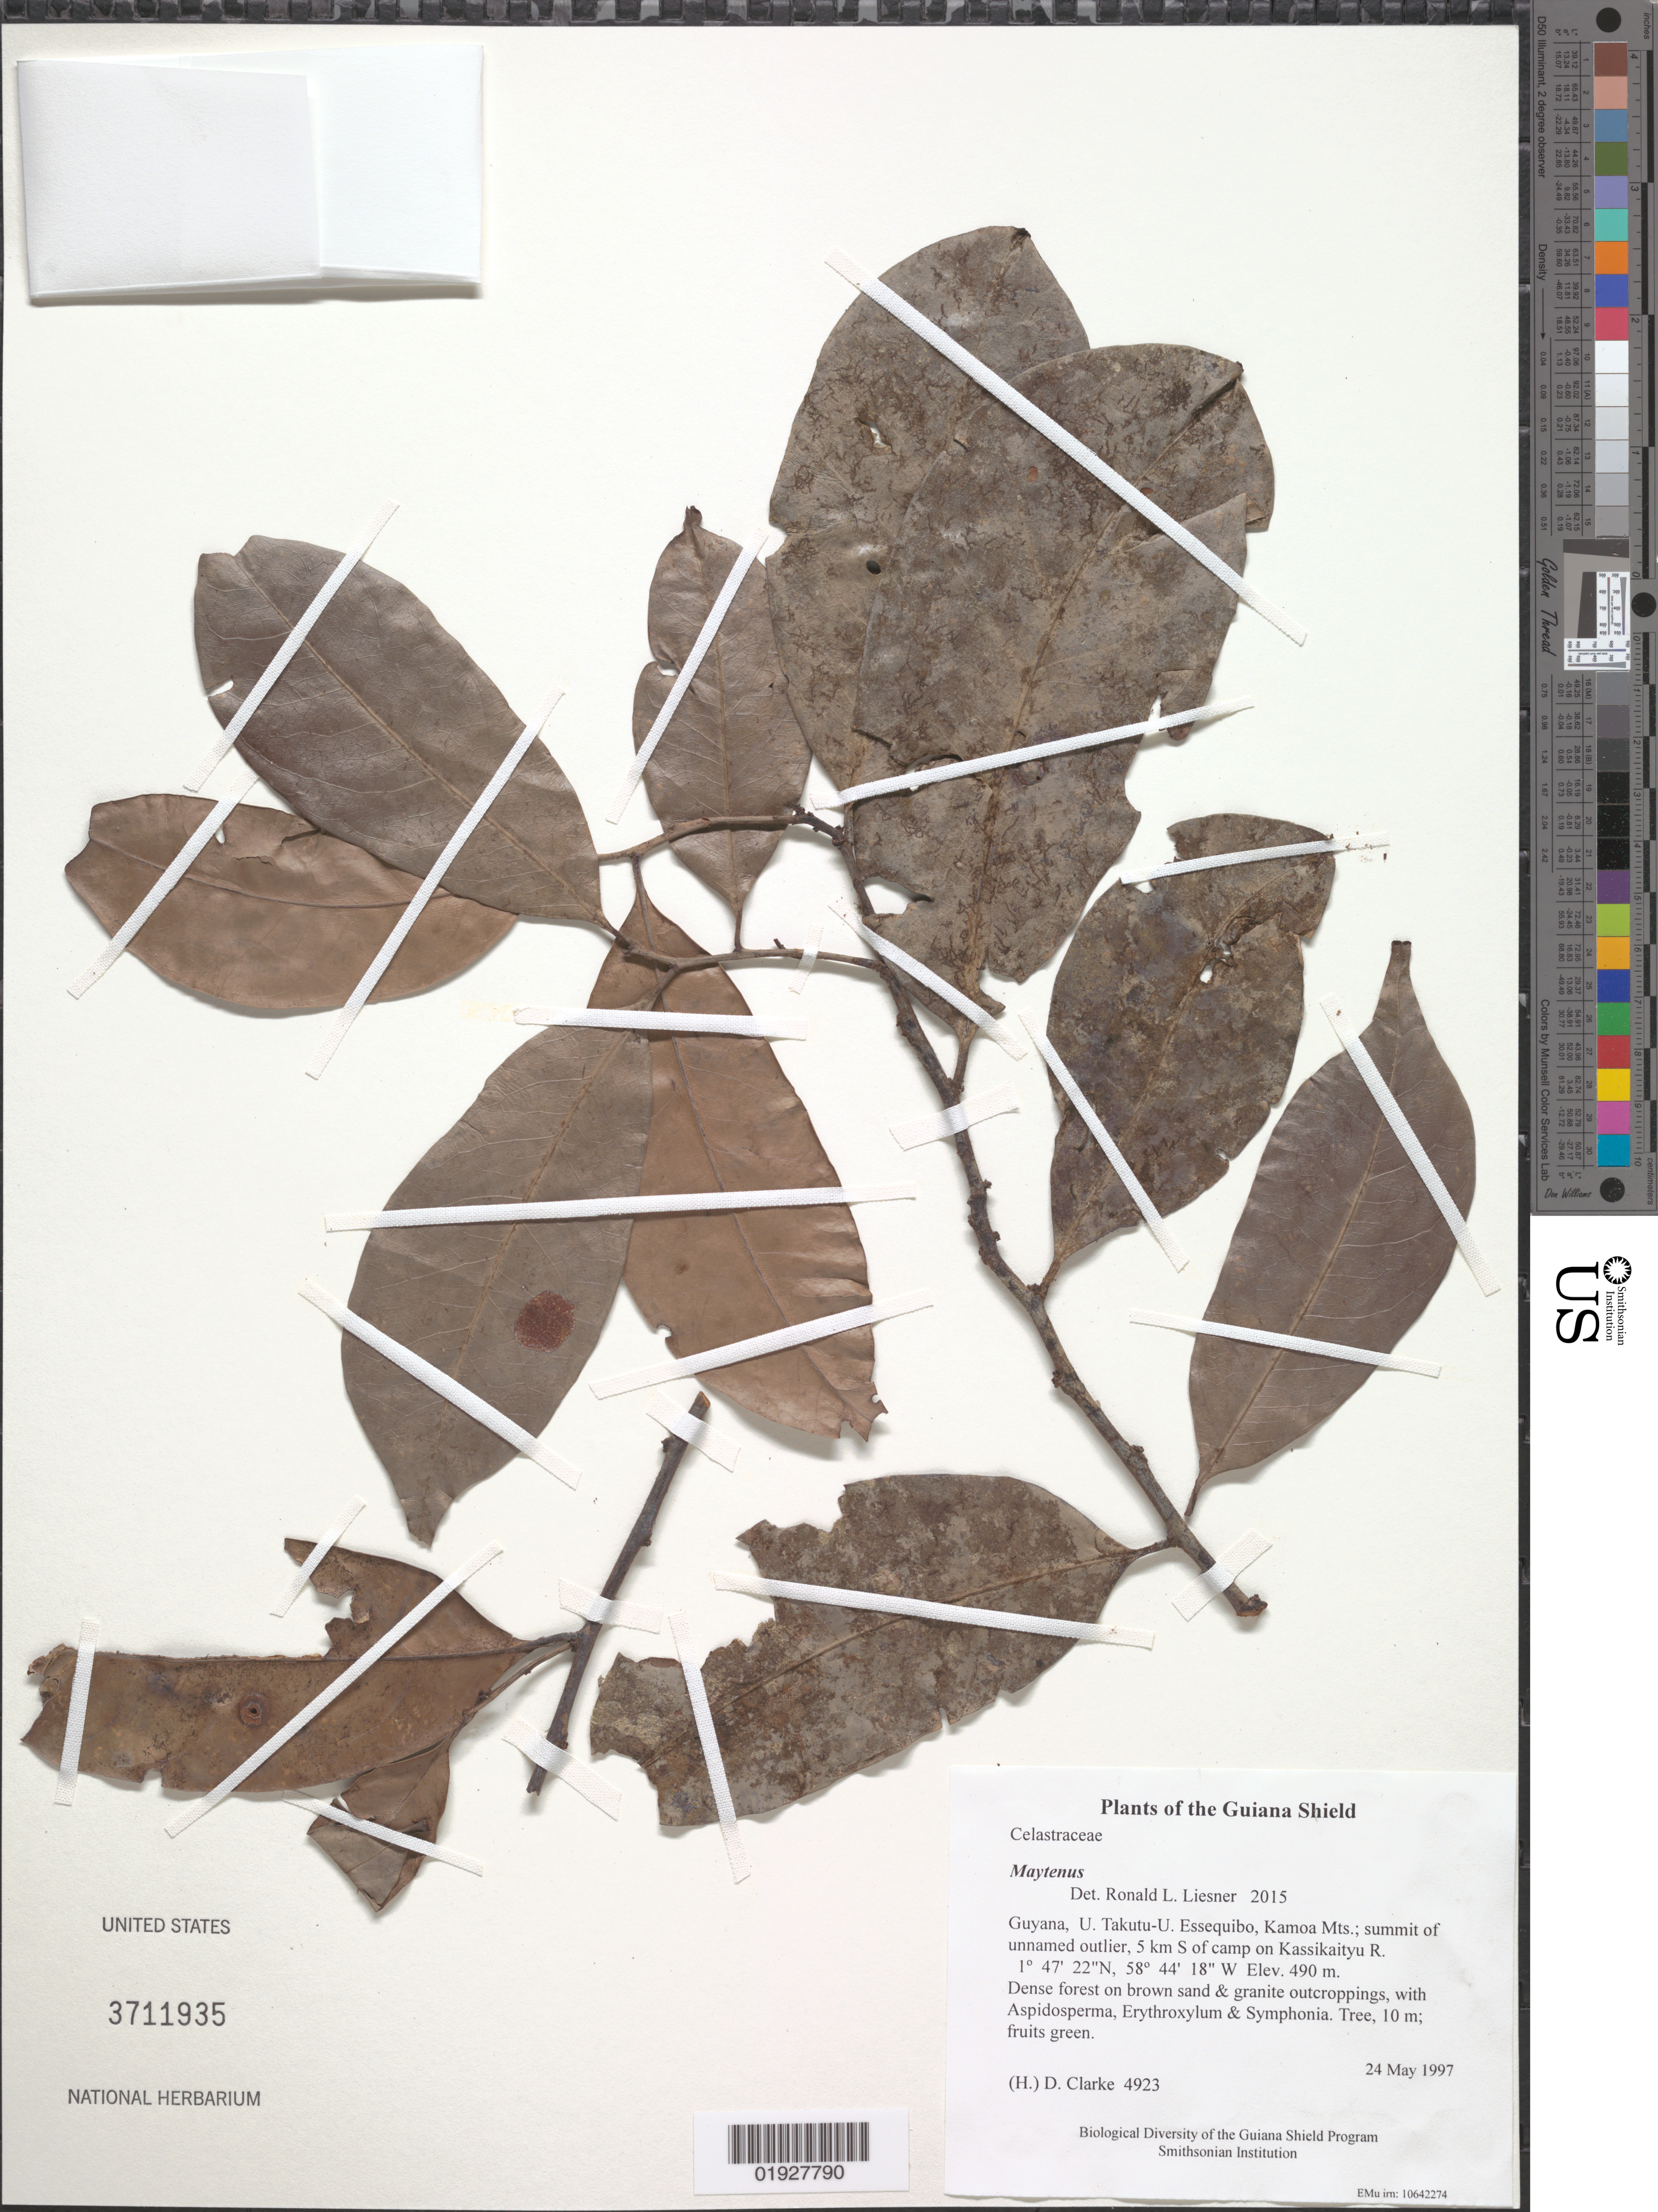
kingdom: Plantae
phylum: Tracheophyta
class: Magnoliopsida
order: Celastrales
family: Celastraceae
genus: Maytenus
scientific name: Maytenus sp.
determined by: Liesner, R. L.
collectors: H. D. Clarke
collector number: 4923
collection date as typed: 24 May 1997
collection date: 1997-05-24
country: Guyana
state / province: U. Takutu-U. Essequibo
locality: Kamoa Mts.; summit of unnamed outlier, 5 km S of camp on Kassikaityu R.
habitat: Dense forest on brown sand & granite outcroppings, with Aspidosperma, Erythroxylum & Symphonia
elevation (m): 490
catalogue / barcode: US 3711935